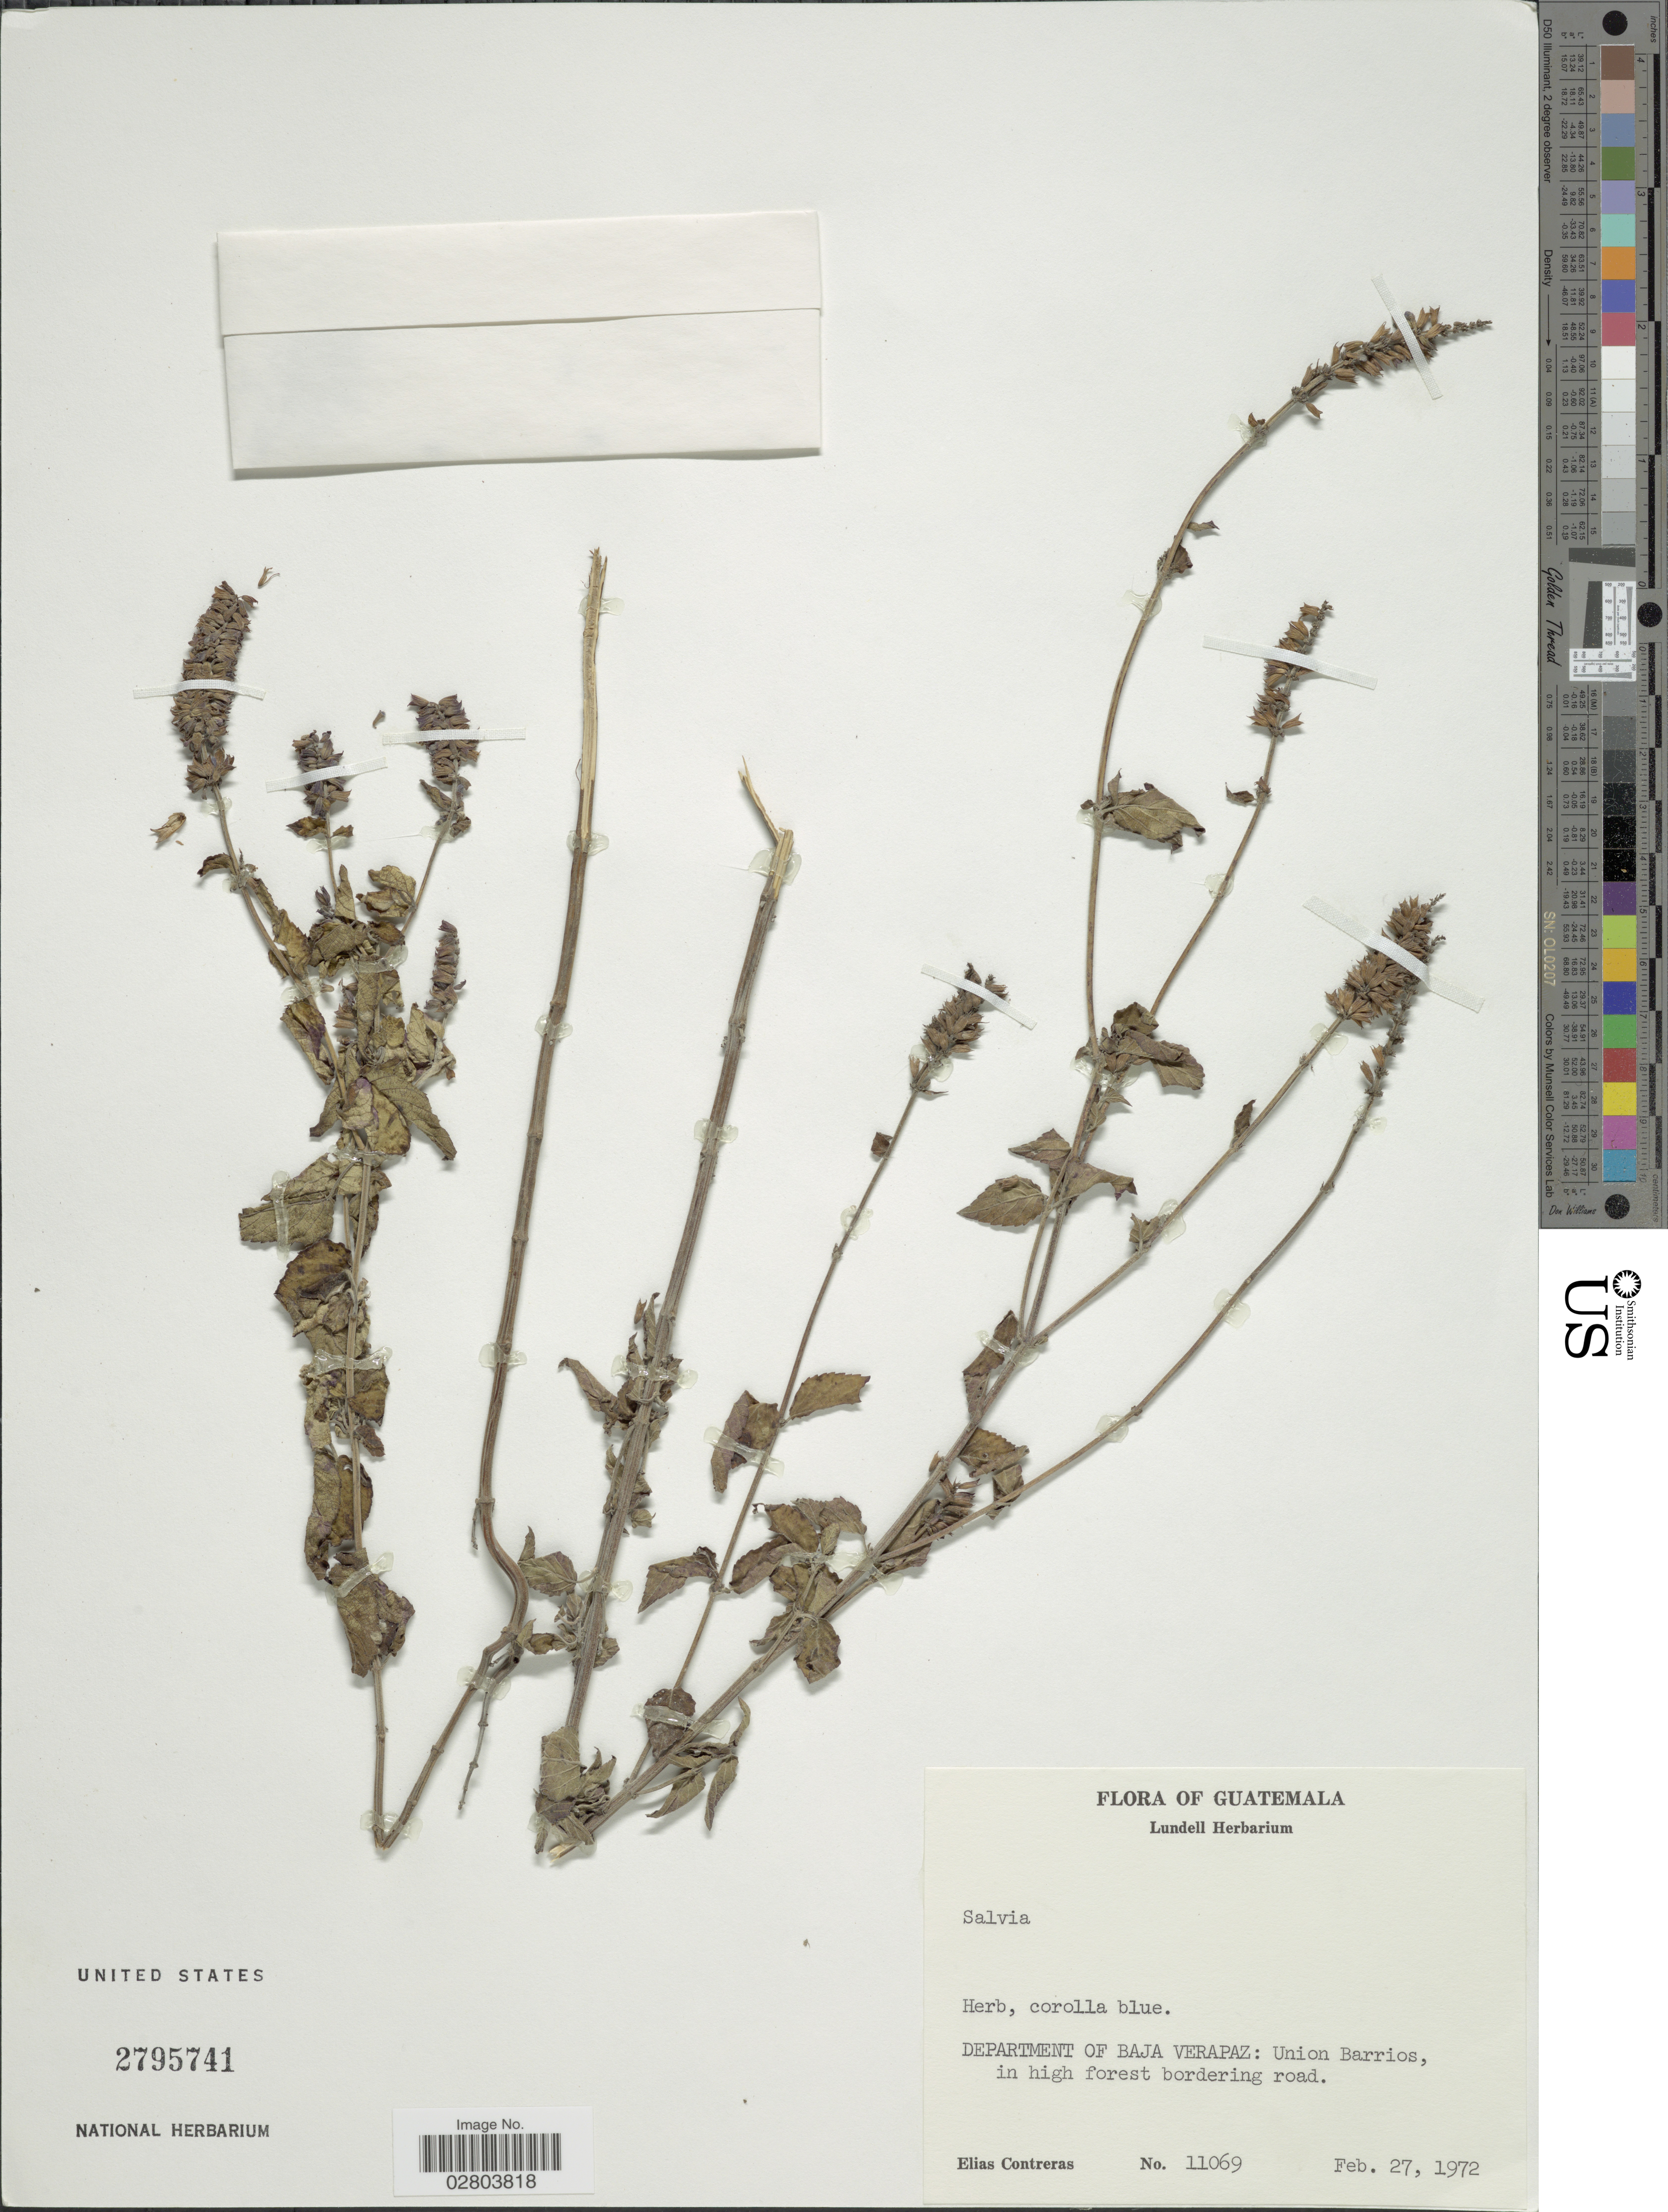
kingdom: Plantae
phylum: Tracheophyta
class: Magnoliopsida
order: Lamiales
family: Lamiaceae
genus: Salvia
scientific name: Salvia sp.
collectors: E. Contreras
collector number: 11069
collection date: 1972-02-27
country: Guatemala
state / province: Baja Verapaz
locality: Department of Baja Verapaz: Union Barrios.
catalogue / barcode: US 2795741